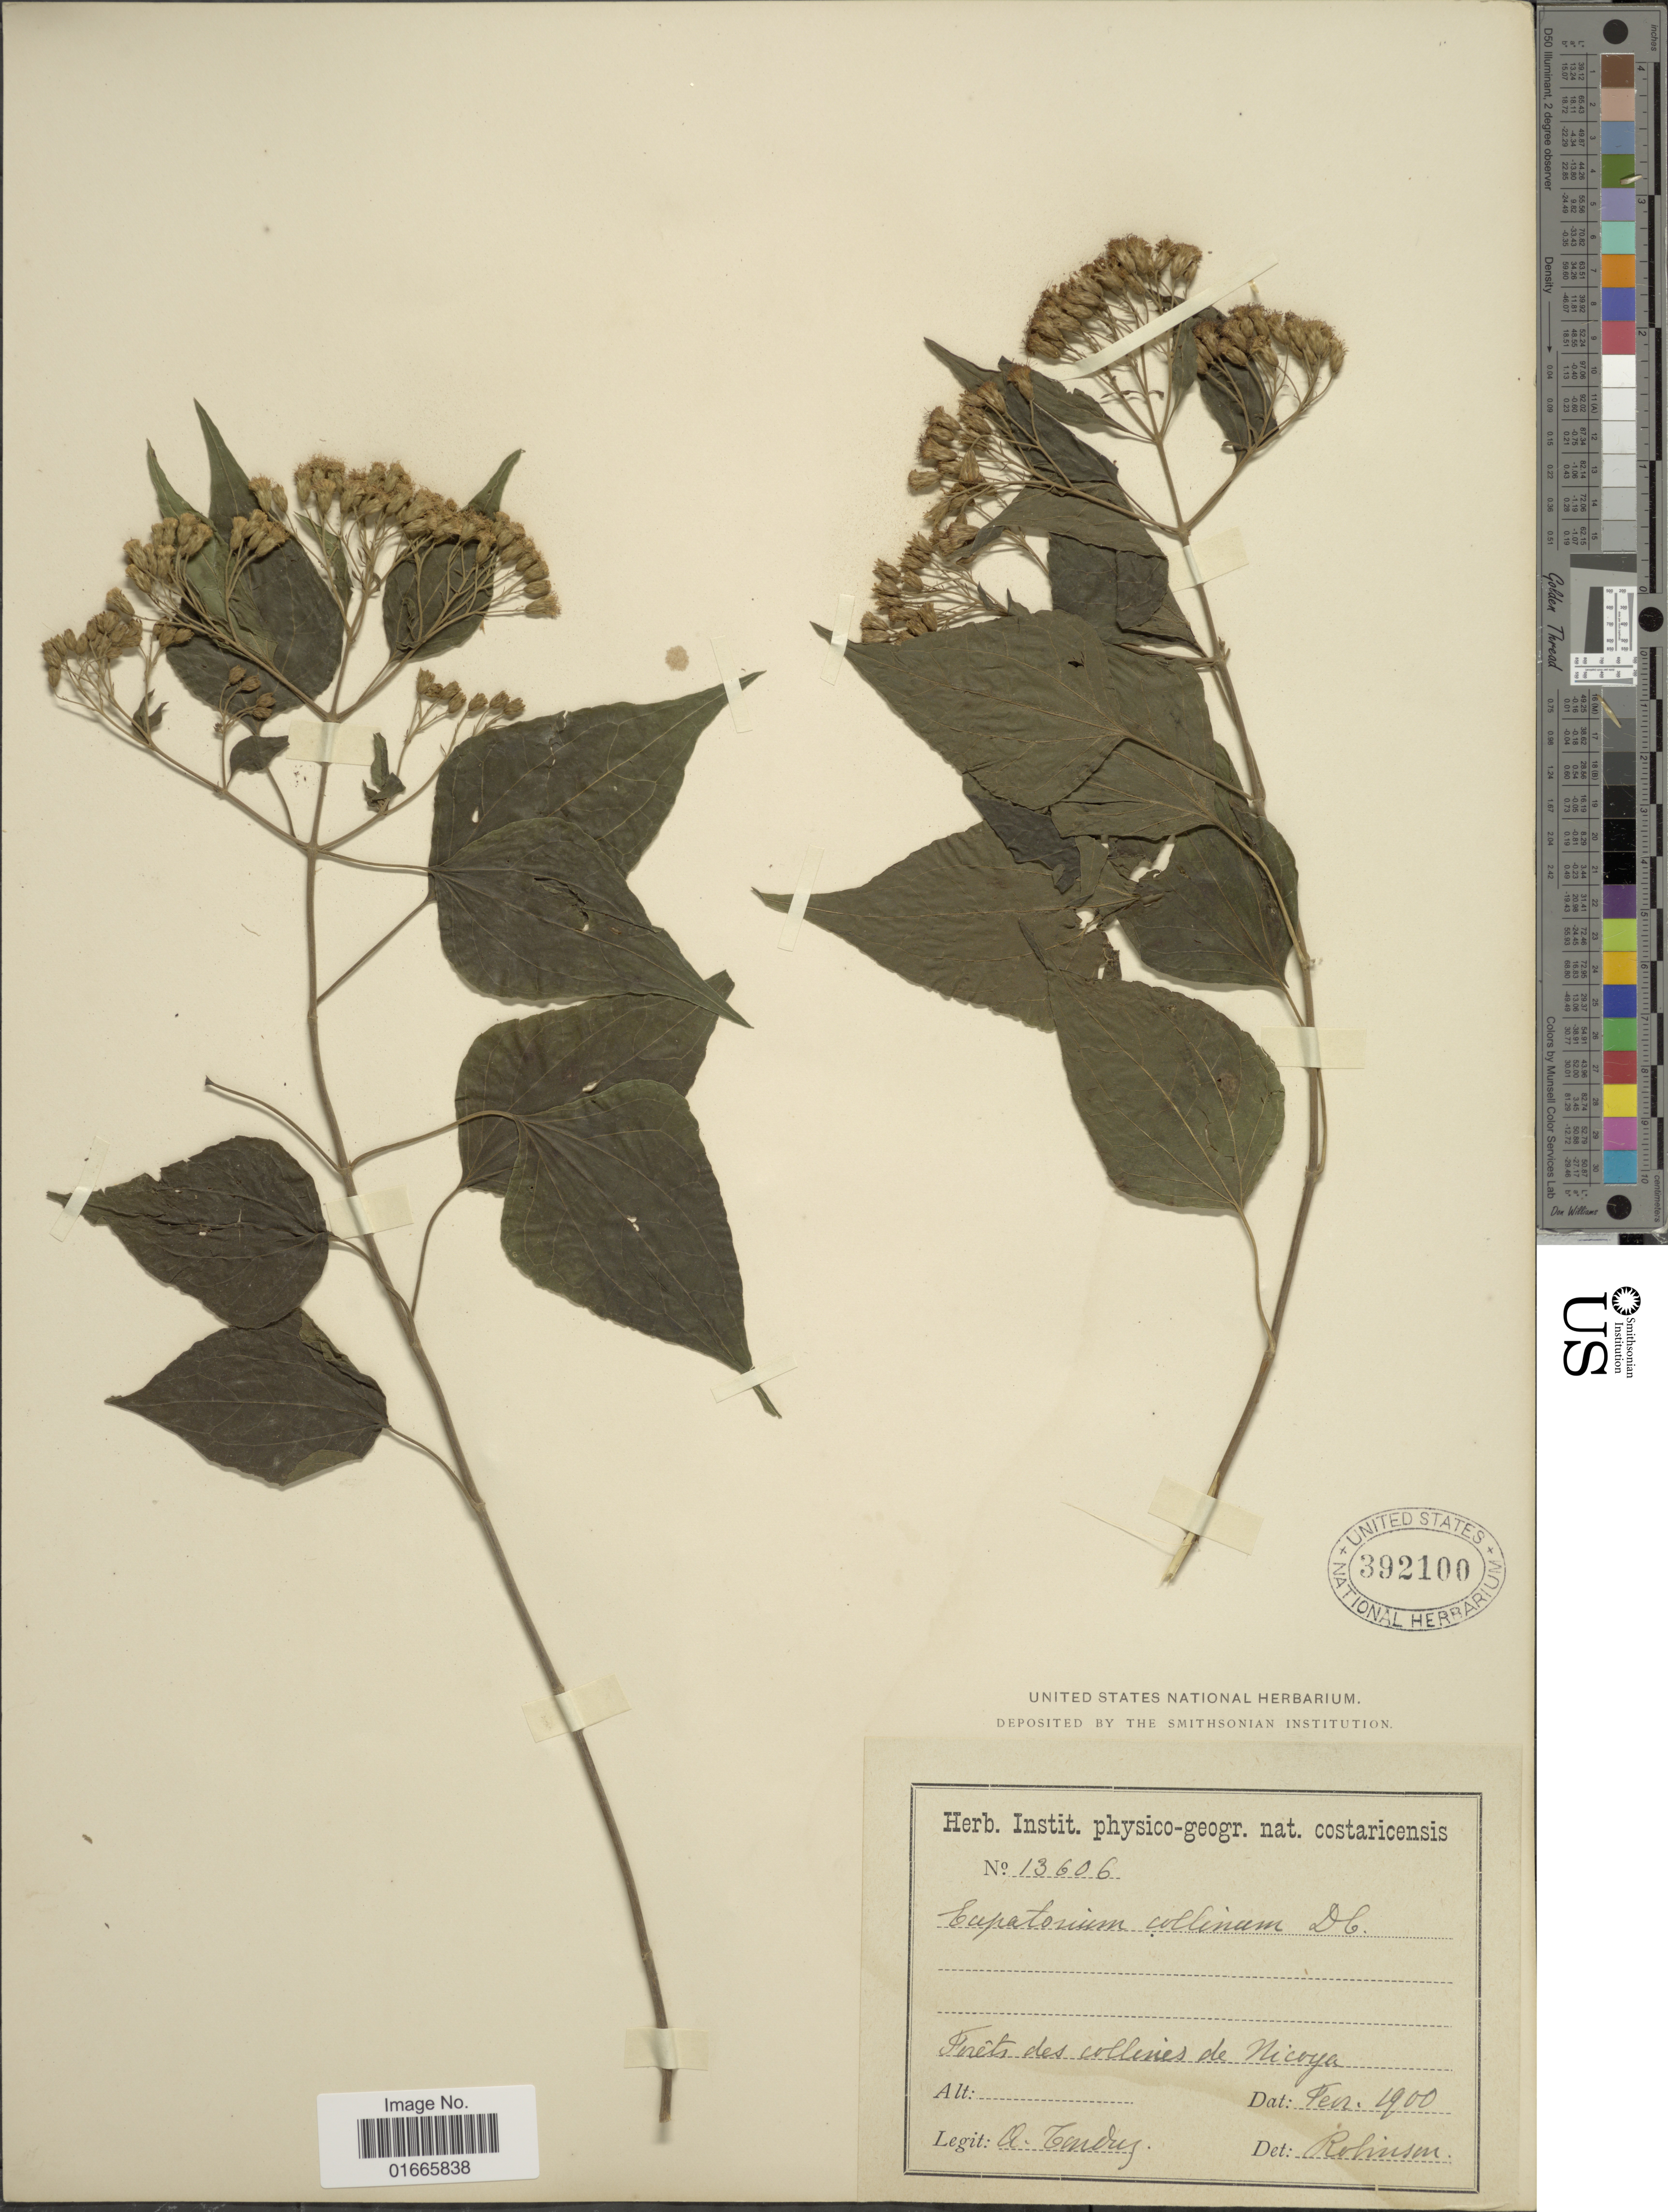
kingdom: Plantae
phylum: Tracheophyta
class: Magnoliopsida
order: Asterales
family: Asteraceae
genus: Chromolaena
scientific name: Chromolaena collina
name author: (DC.) R.M. King & H. Rob.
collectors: A. Tonduz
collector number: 13606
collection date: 1900-02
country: Costa Rica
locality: Costaricenses, Forets des collenes de Nicoya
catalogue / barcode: US 392100